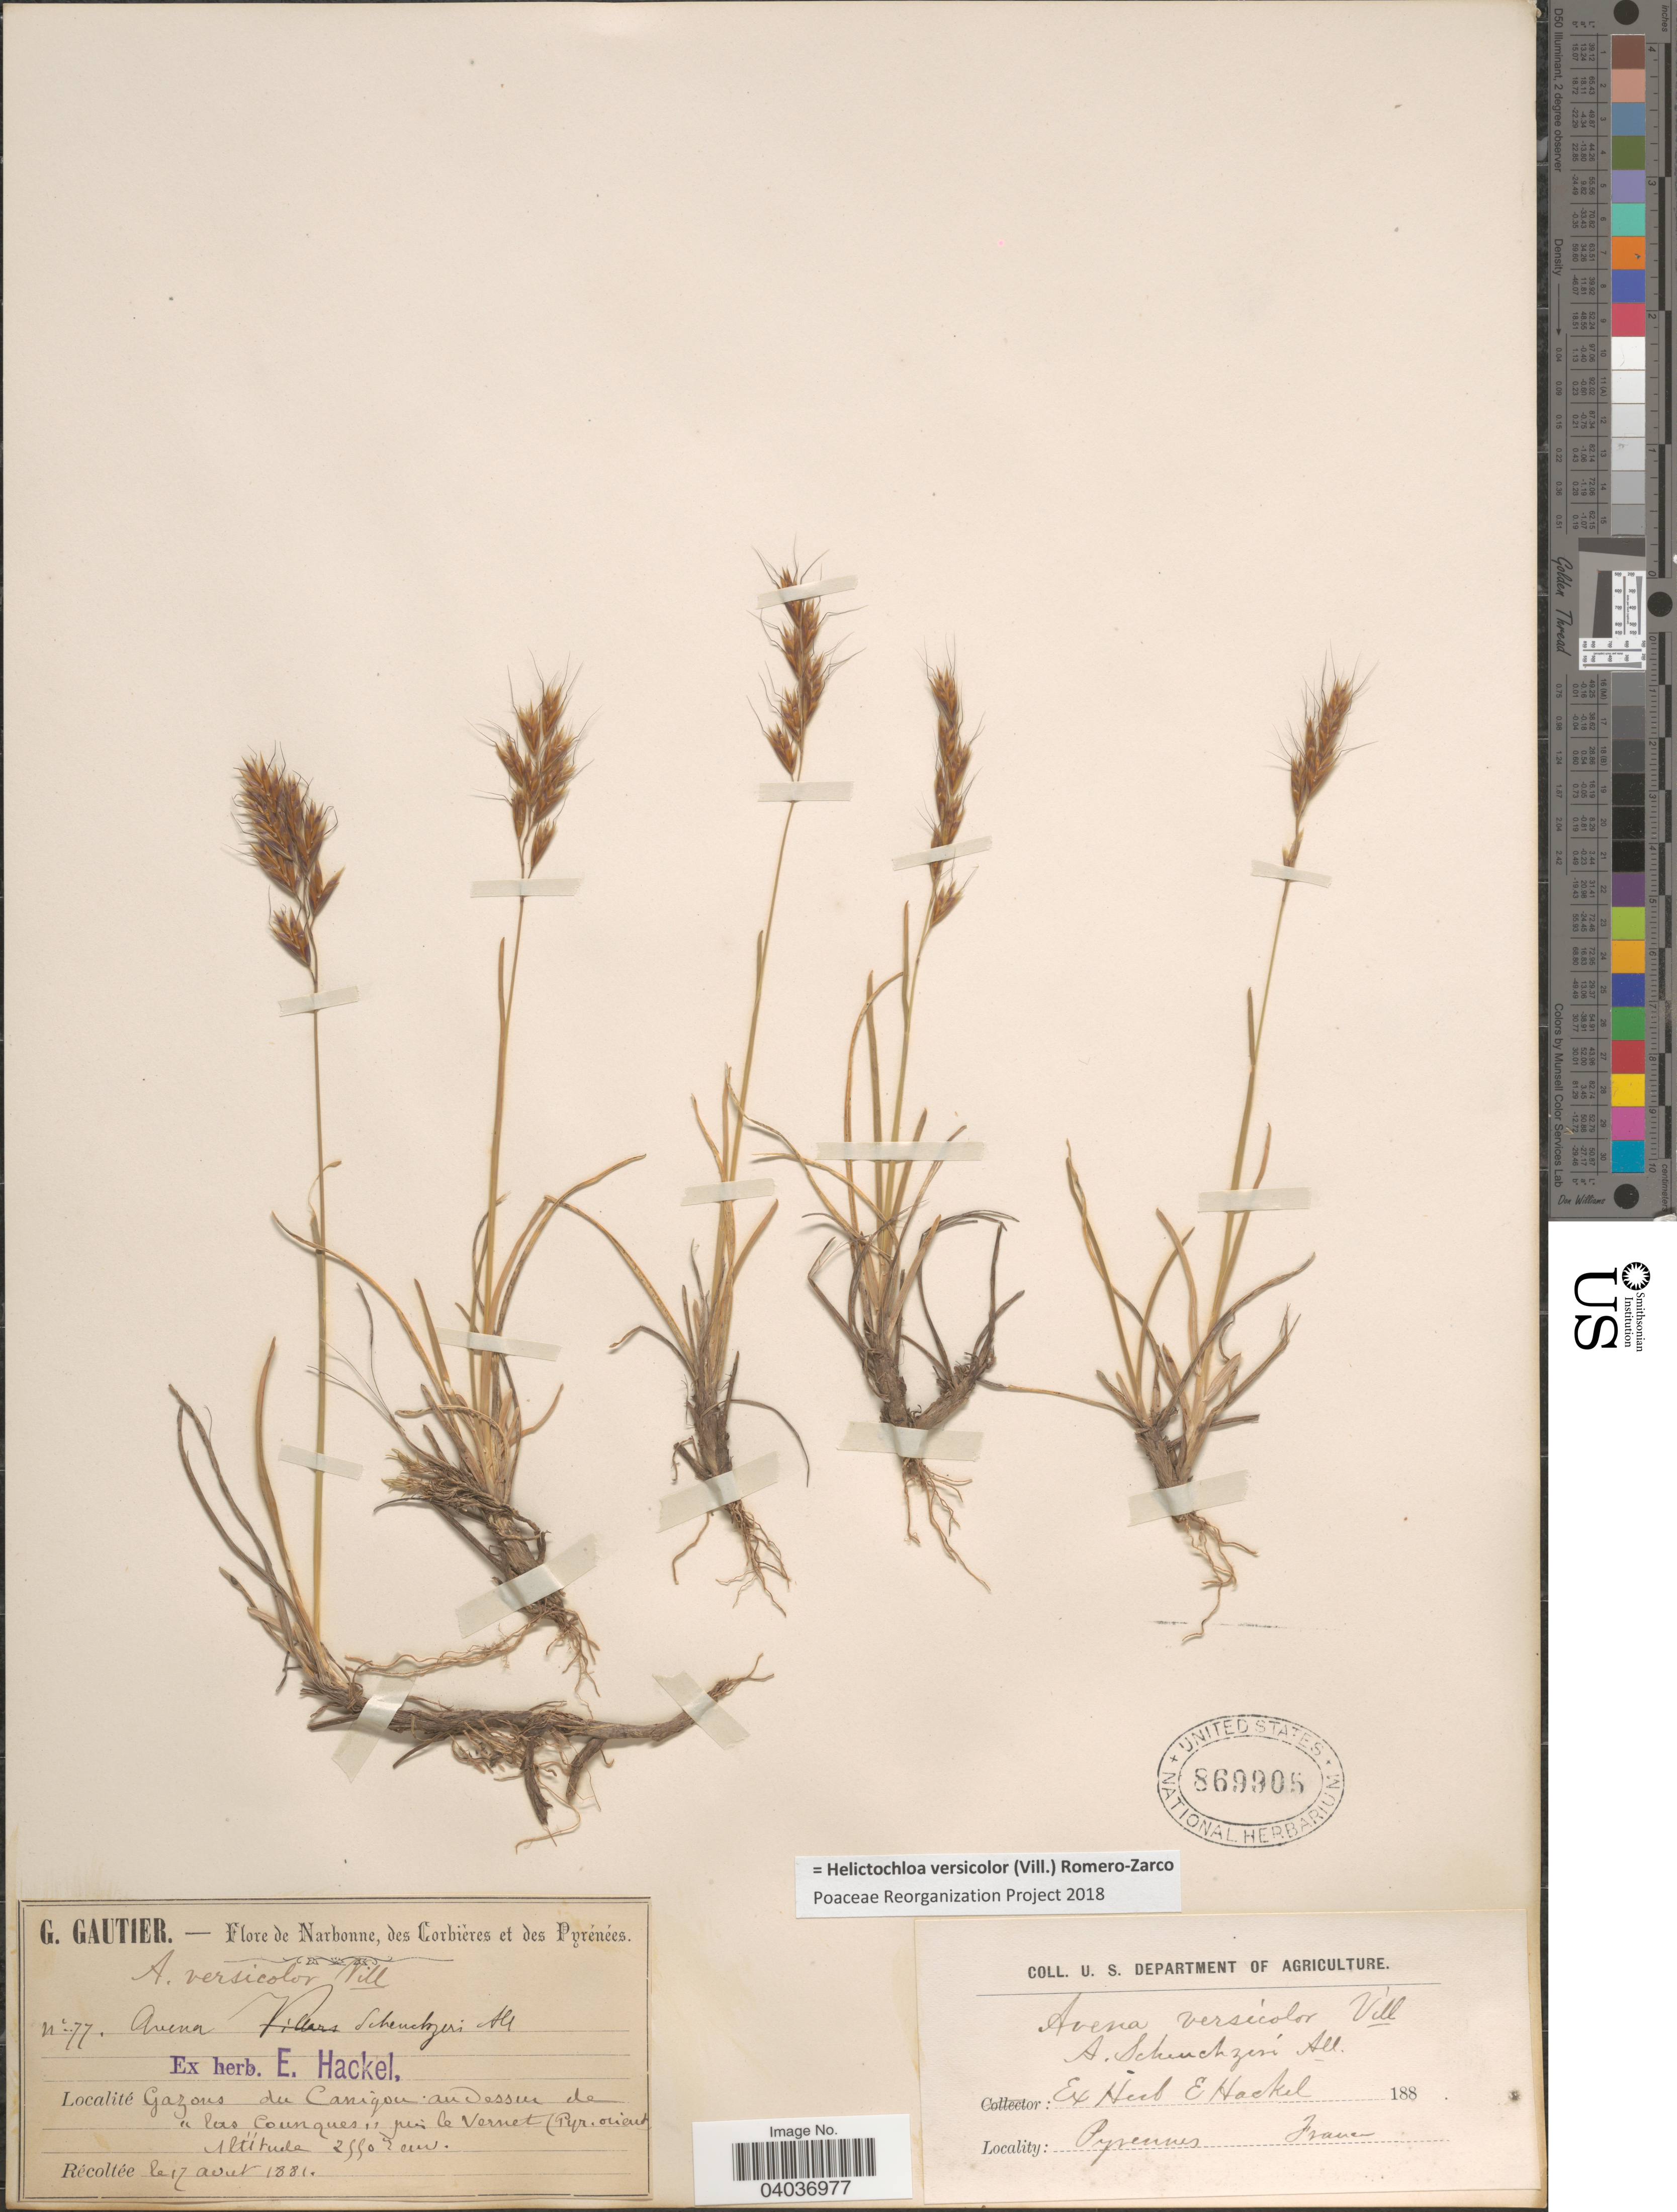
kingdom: Plantae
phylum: Tracheophyta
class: Liliopsida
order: Poales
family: Poaceae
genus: Helictochloa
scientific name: Helictochloa versicolor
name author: (Vill.) Romero Zarco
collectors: G. Gautier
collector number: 77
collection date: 1881-08-17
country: France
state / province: Occitanie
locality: Narbonne, des Cobieres et des Pyrénées. Gazons du Caniqou eu dessier de "las Counques" jui le Vernet (Pyr. orient). [interpreted]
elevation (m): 2550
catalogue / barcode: US 869905